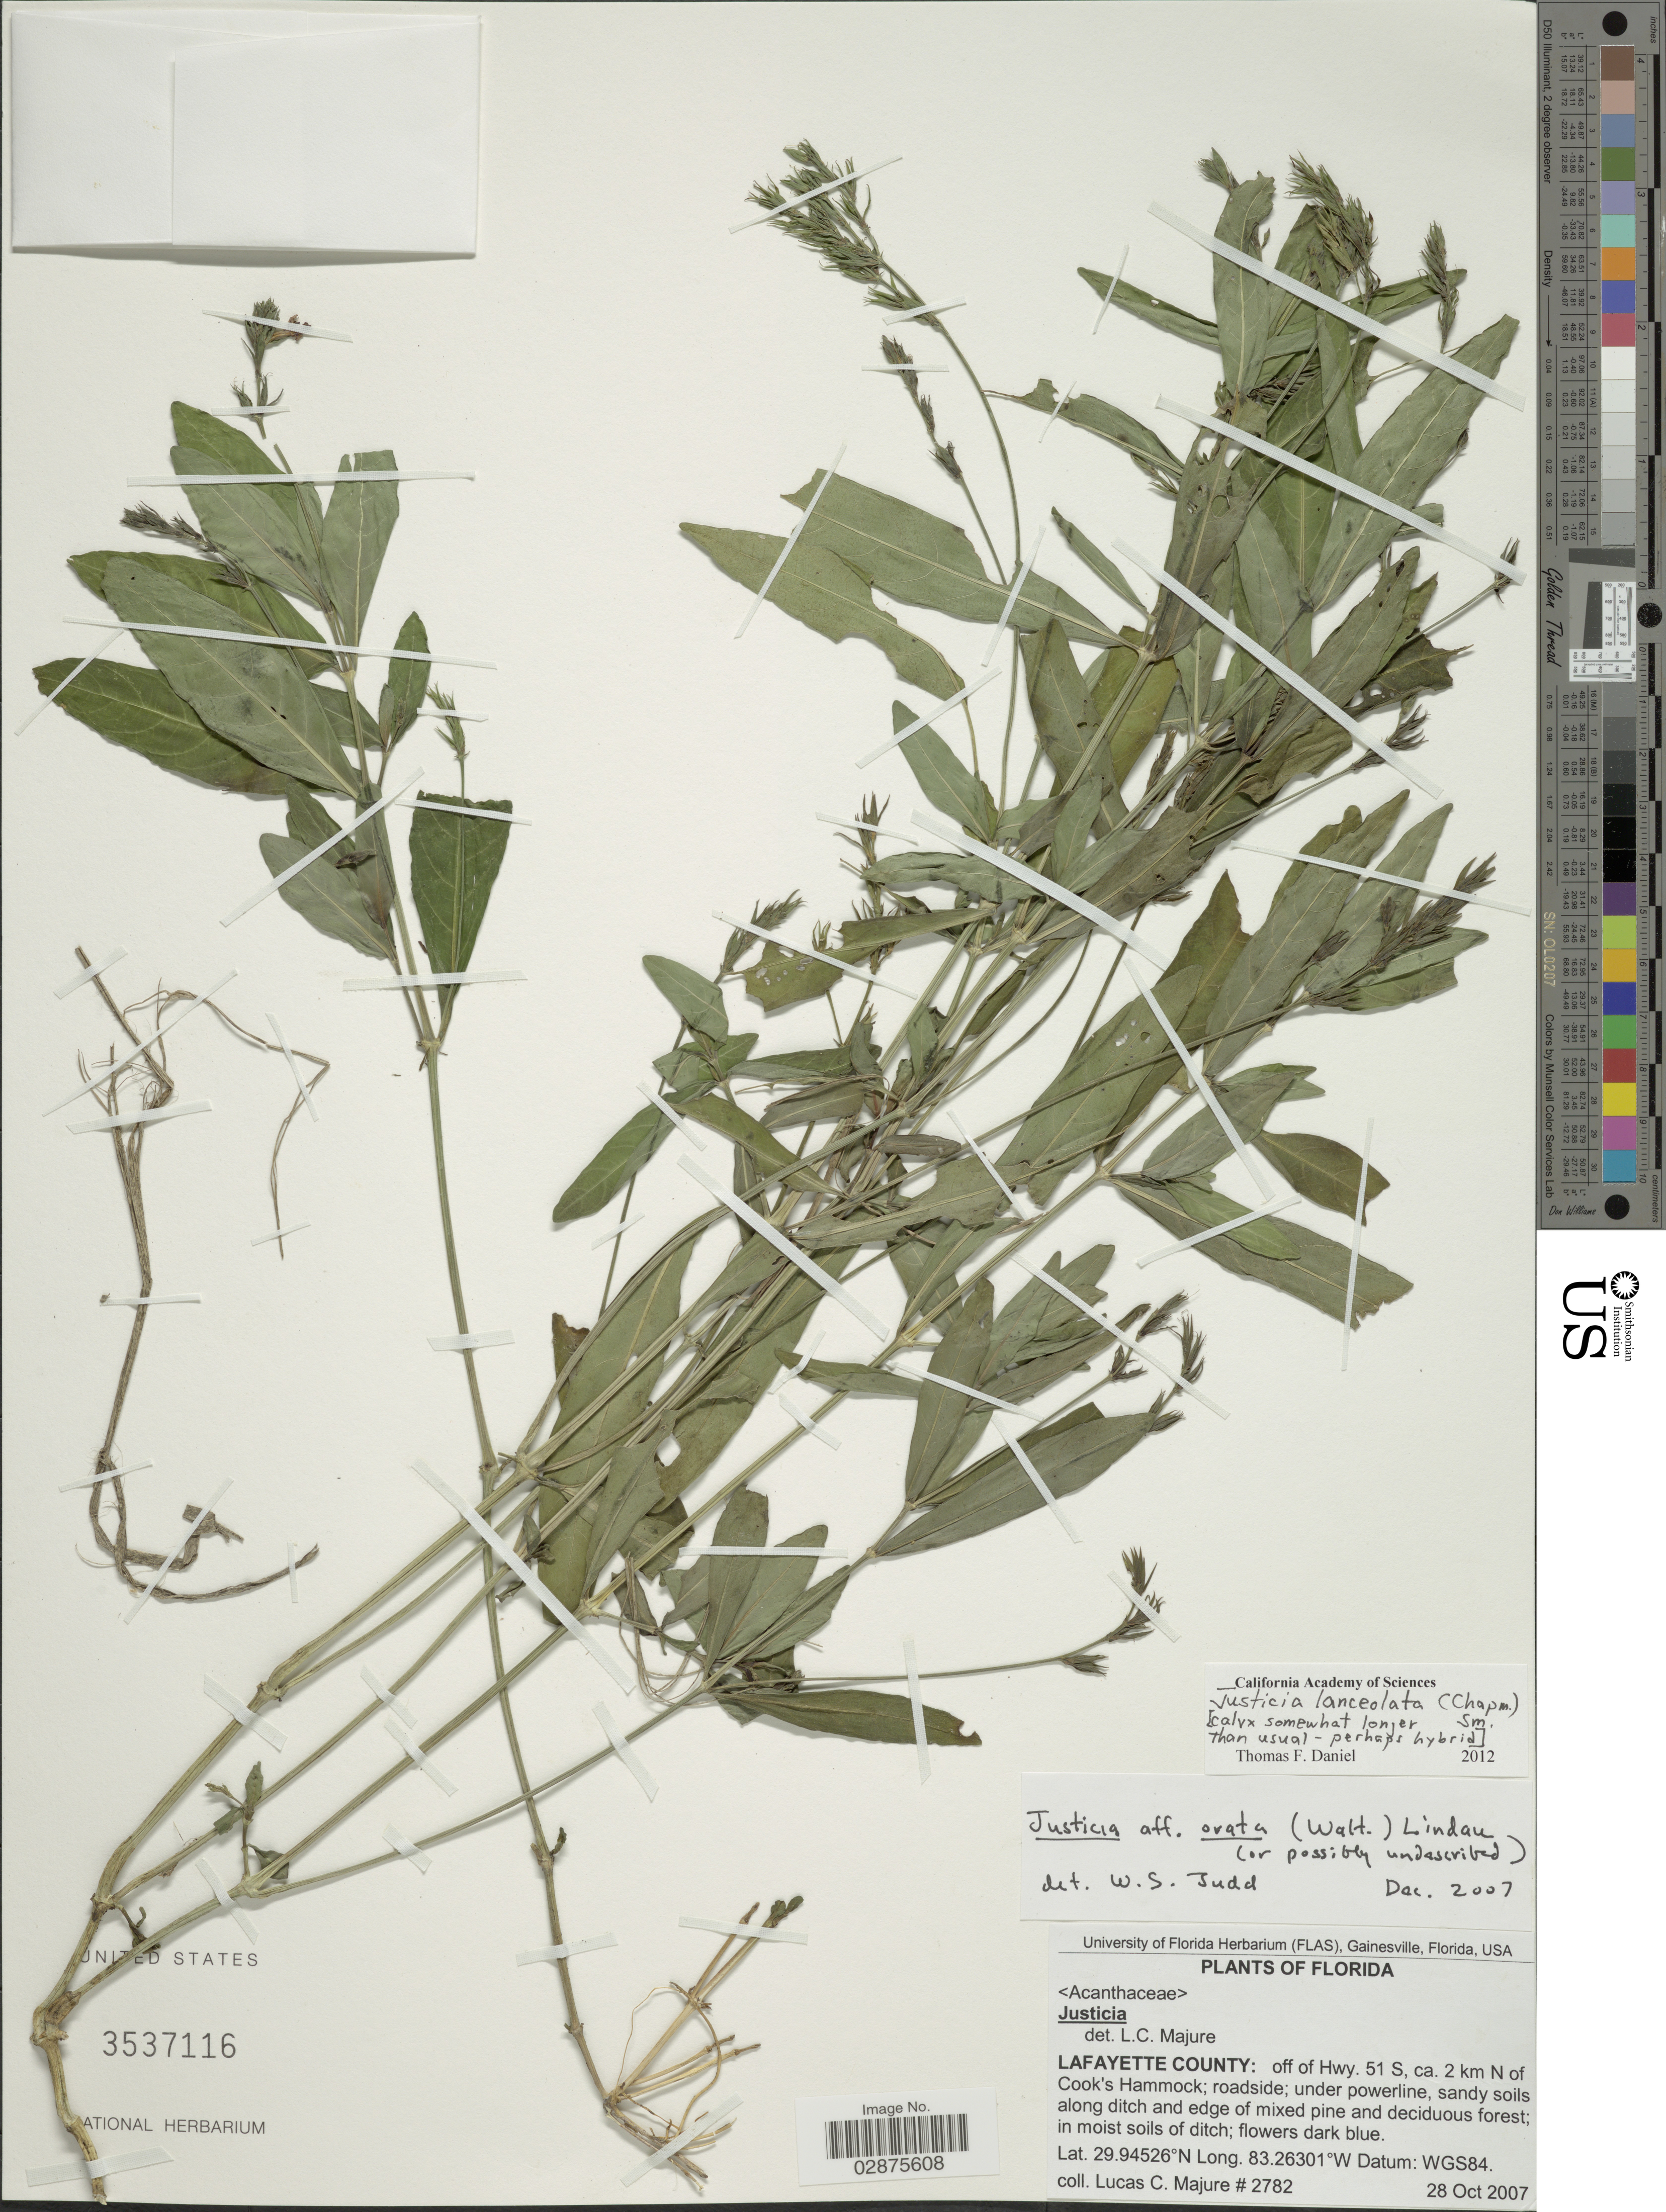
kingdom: Plantae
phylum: Tracheophyta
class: Magnoliopsida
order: Lamiales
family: Acanthaceae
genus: Justicia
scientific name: Justicia lanceolata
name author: (Chapm.) Small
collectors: L. C. Majure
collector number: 2782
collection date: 2007-10-28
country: United States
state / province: Florida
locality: Lafayette County: off of Hwy. 51 S, ca. 2 km N of Cook's Hammock. WGS84.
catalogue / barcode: US 3537116